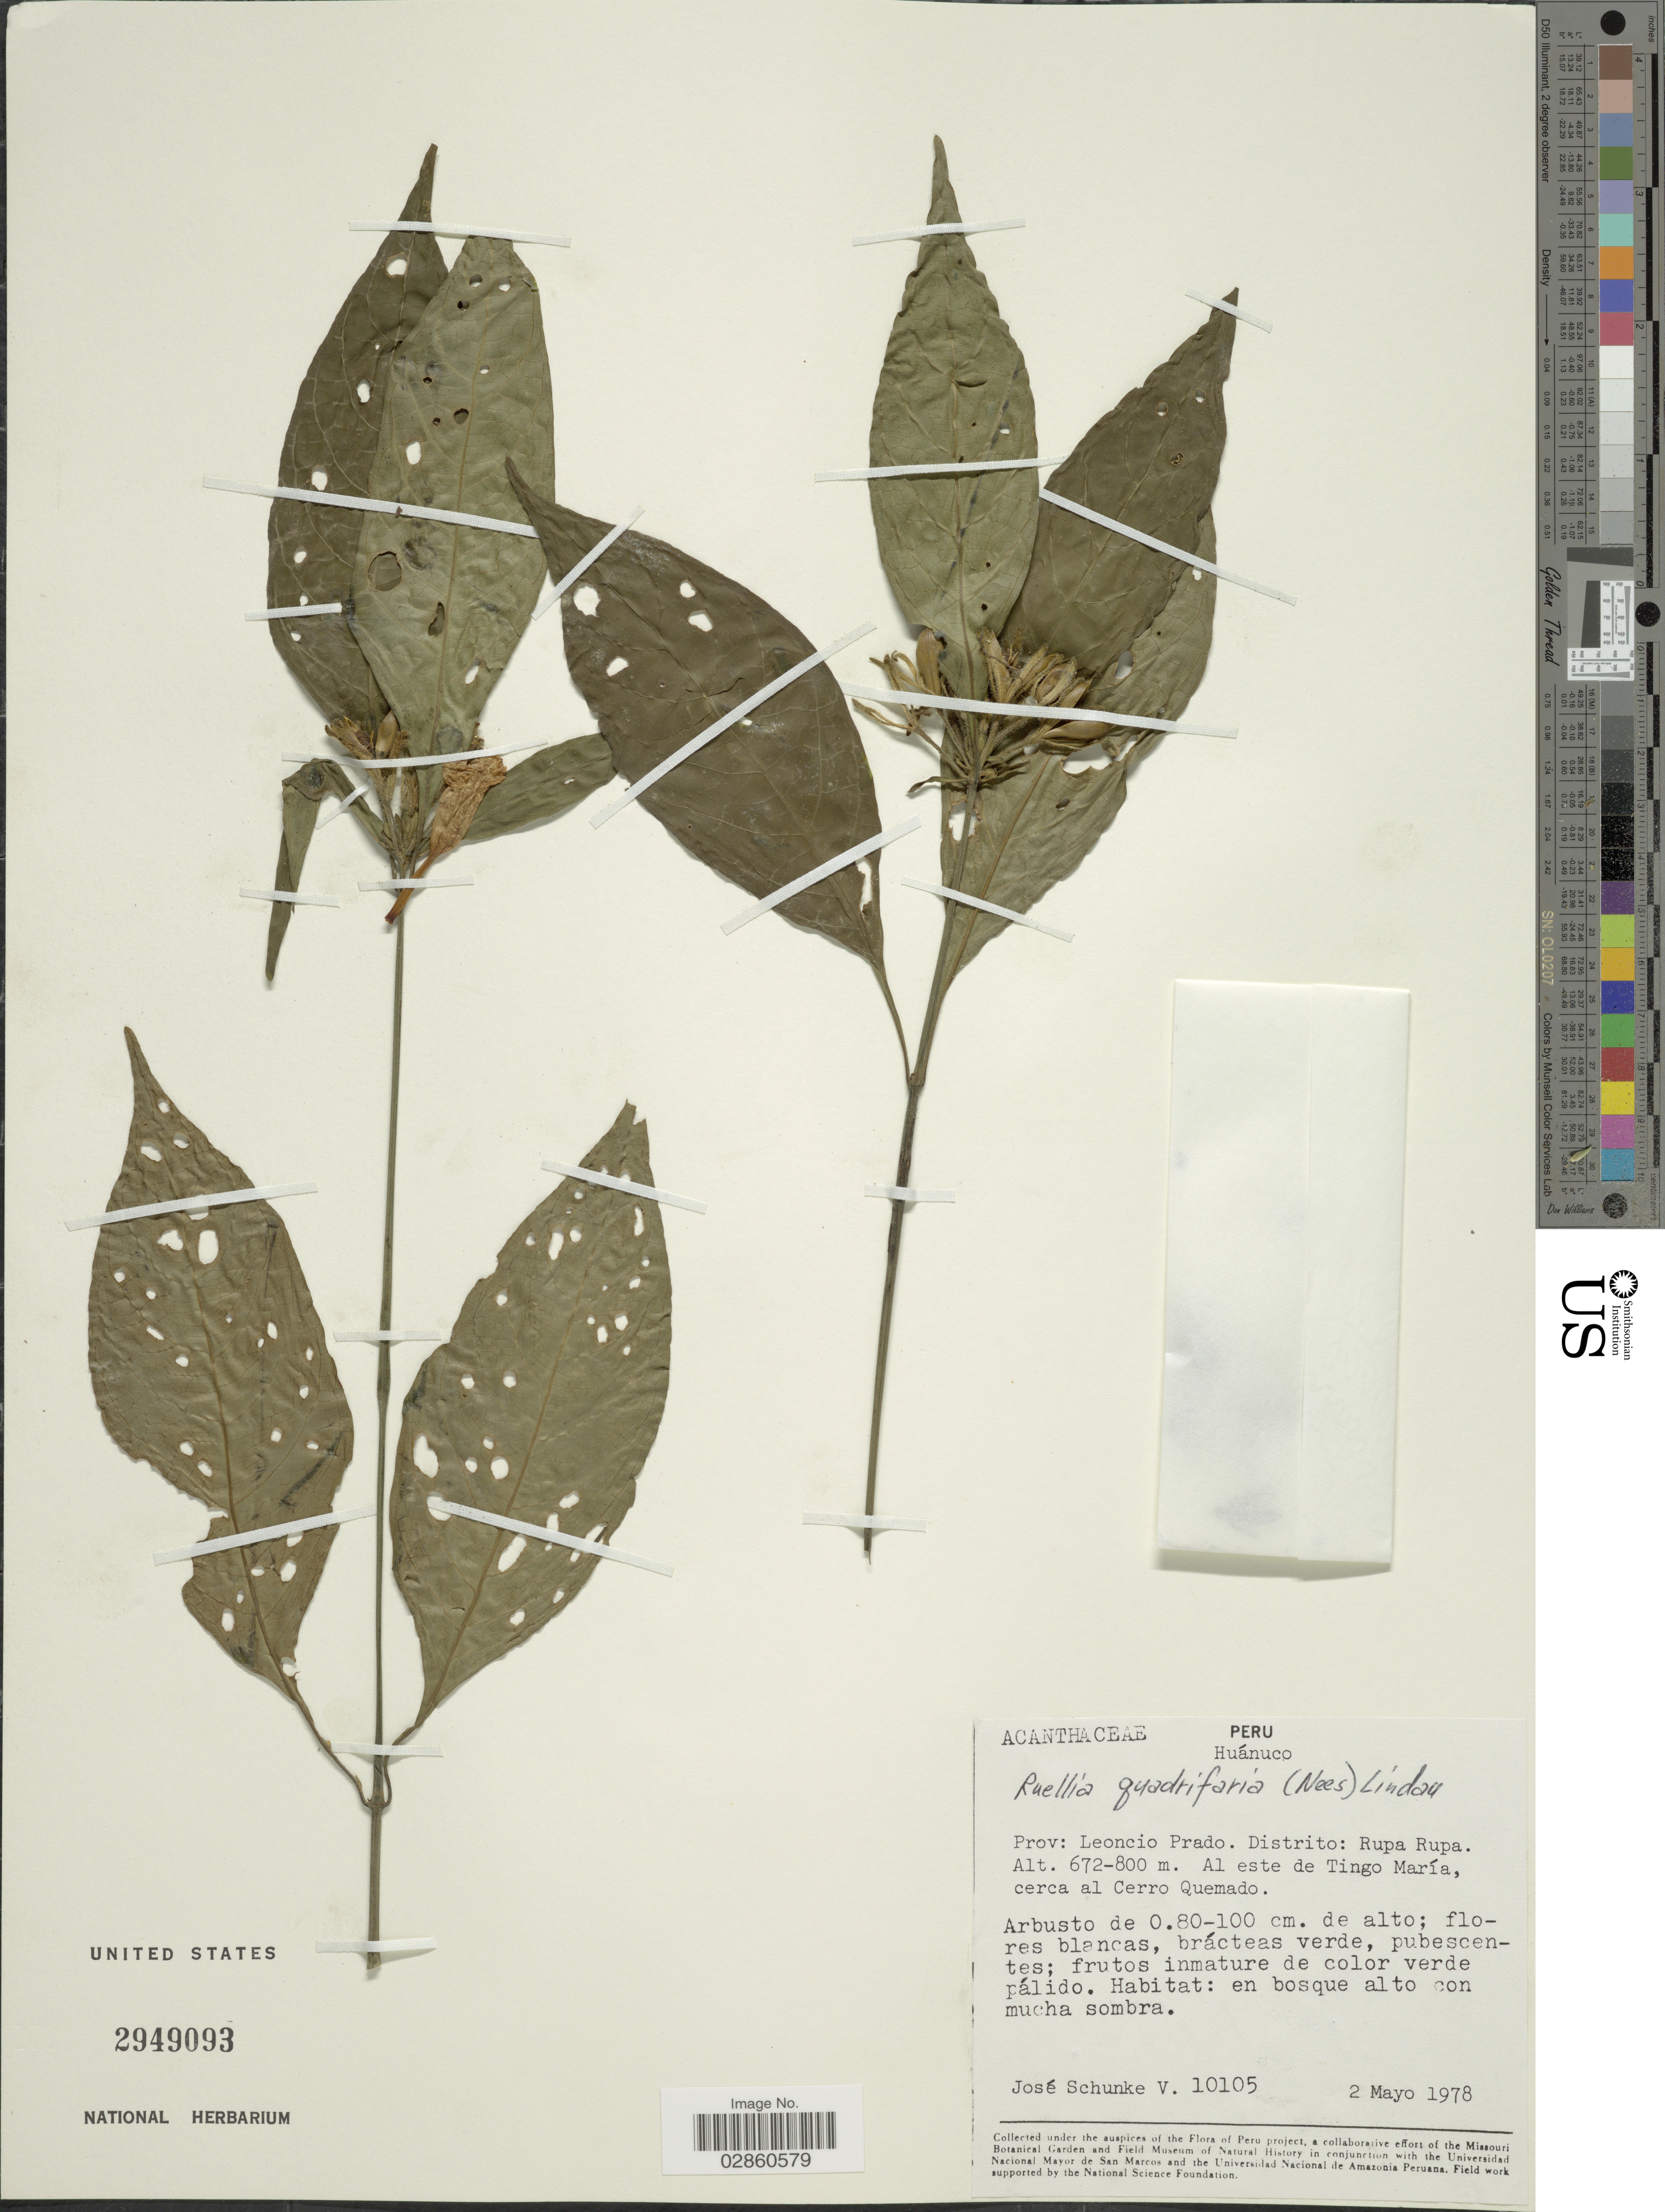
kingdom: Plantae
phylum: Tracheophyta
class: Magnoliopsida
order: Lamiales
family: Acanthaceae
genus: Ruellia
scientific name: Ruellia glischrocalyx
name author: Lindau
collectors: J. Schunke Vigo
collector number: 10105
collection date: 1978-05-02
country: Peru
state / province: Huánuco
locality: Prov: Leoncio Prado. Distrito: Rupa Rupa. Al este de Tingo María, cerca al Cerro Quemado.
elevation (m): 672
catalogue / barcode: US 2949093